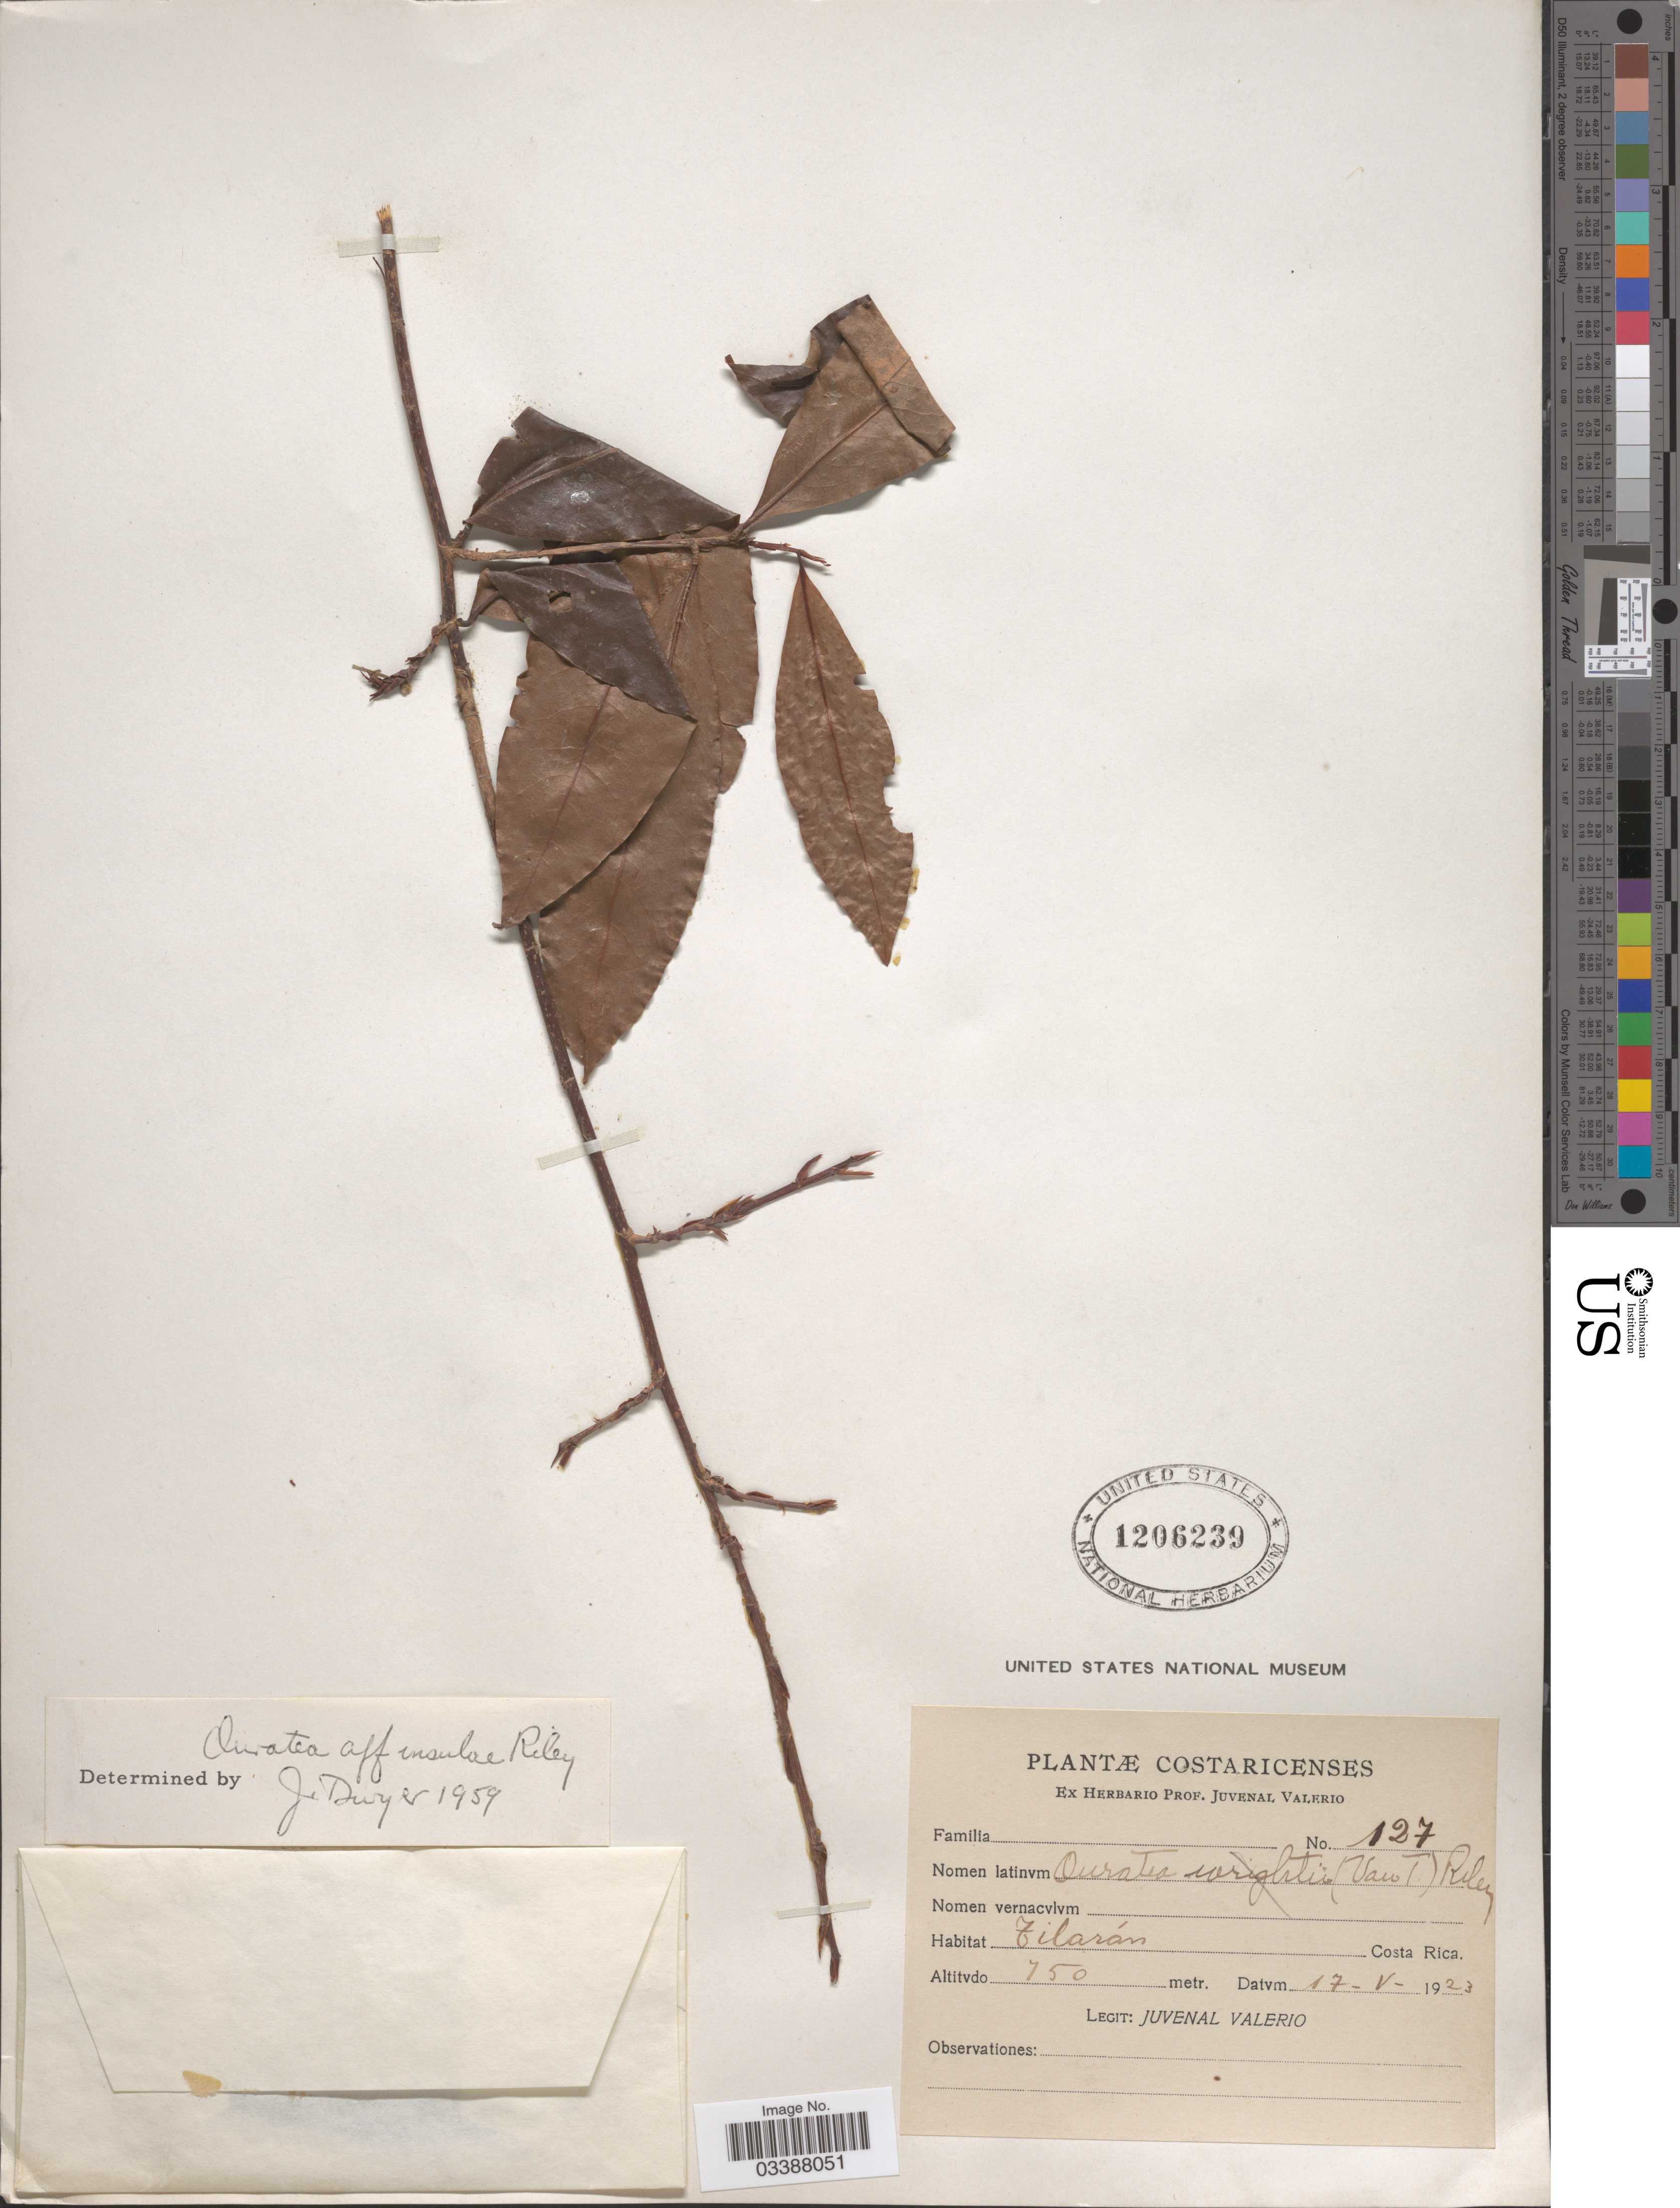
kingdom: Plantae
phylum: Tracheophyta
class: Magnoliopsida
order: Malpighiales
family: Ochnaceae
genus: Ouratea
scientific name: Ouratea lucens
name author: (Kunth) Engl.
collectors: J. Valerio R.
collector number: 127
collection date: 1923-05-17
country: Costa Rica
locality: Tilarán.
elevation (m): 750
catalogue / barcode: US 1206239